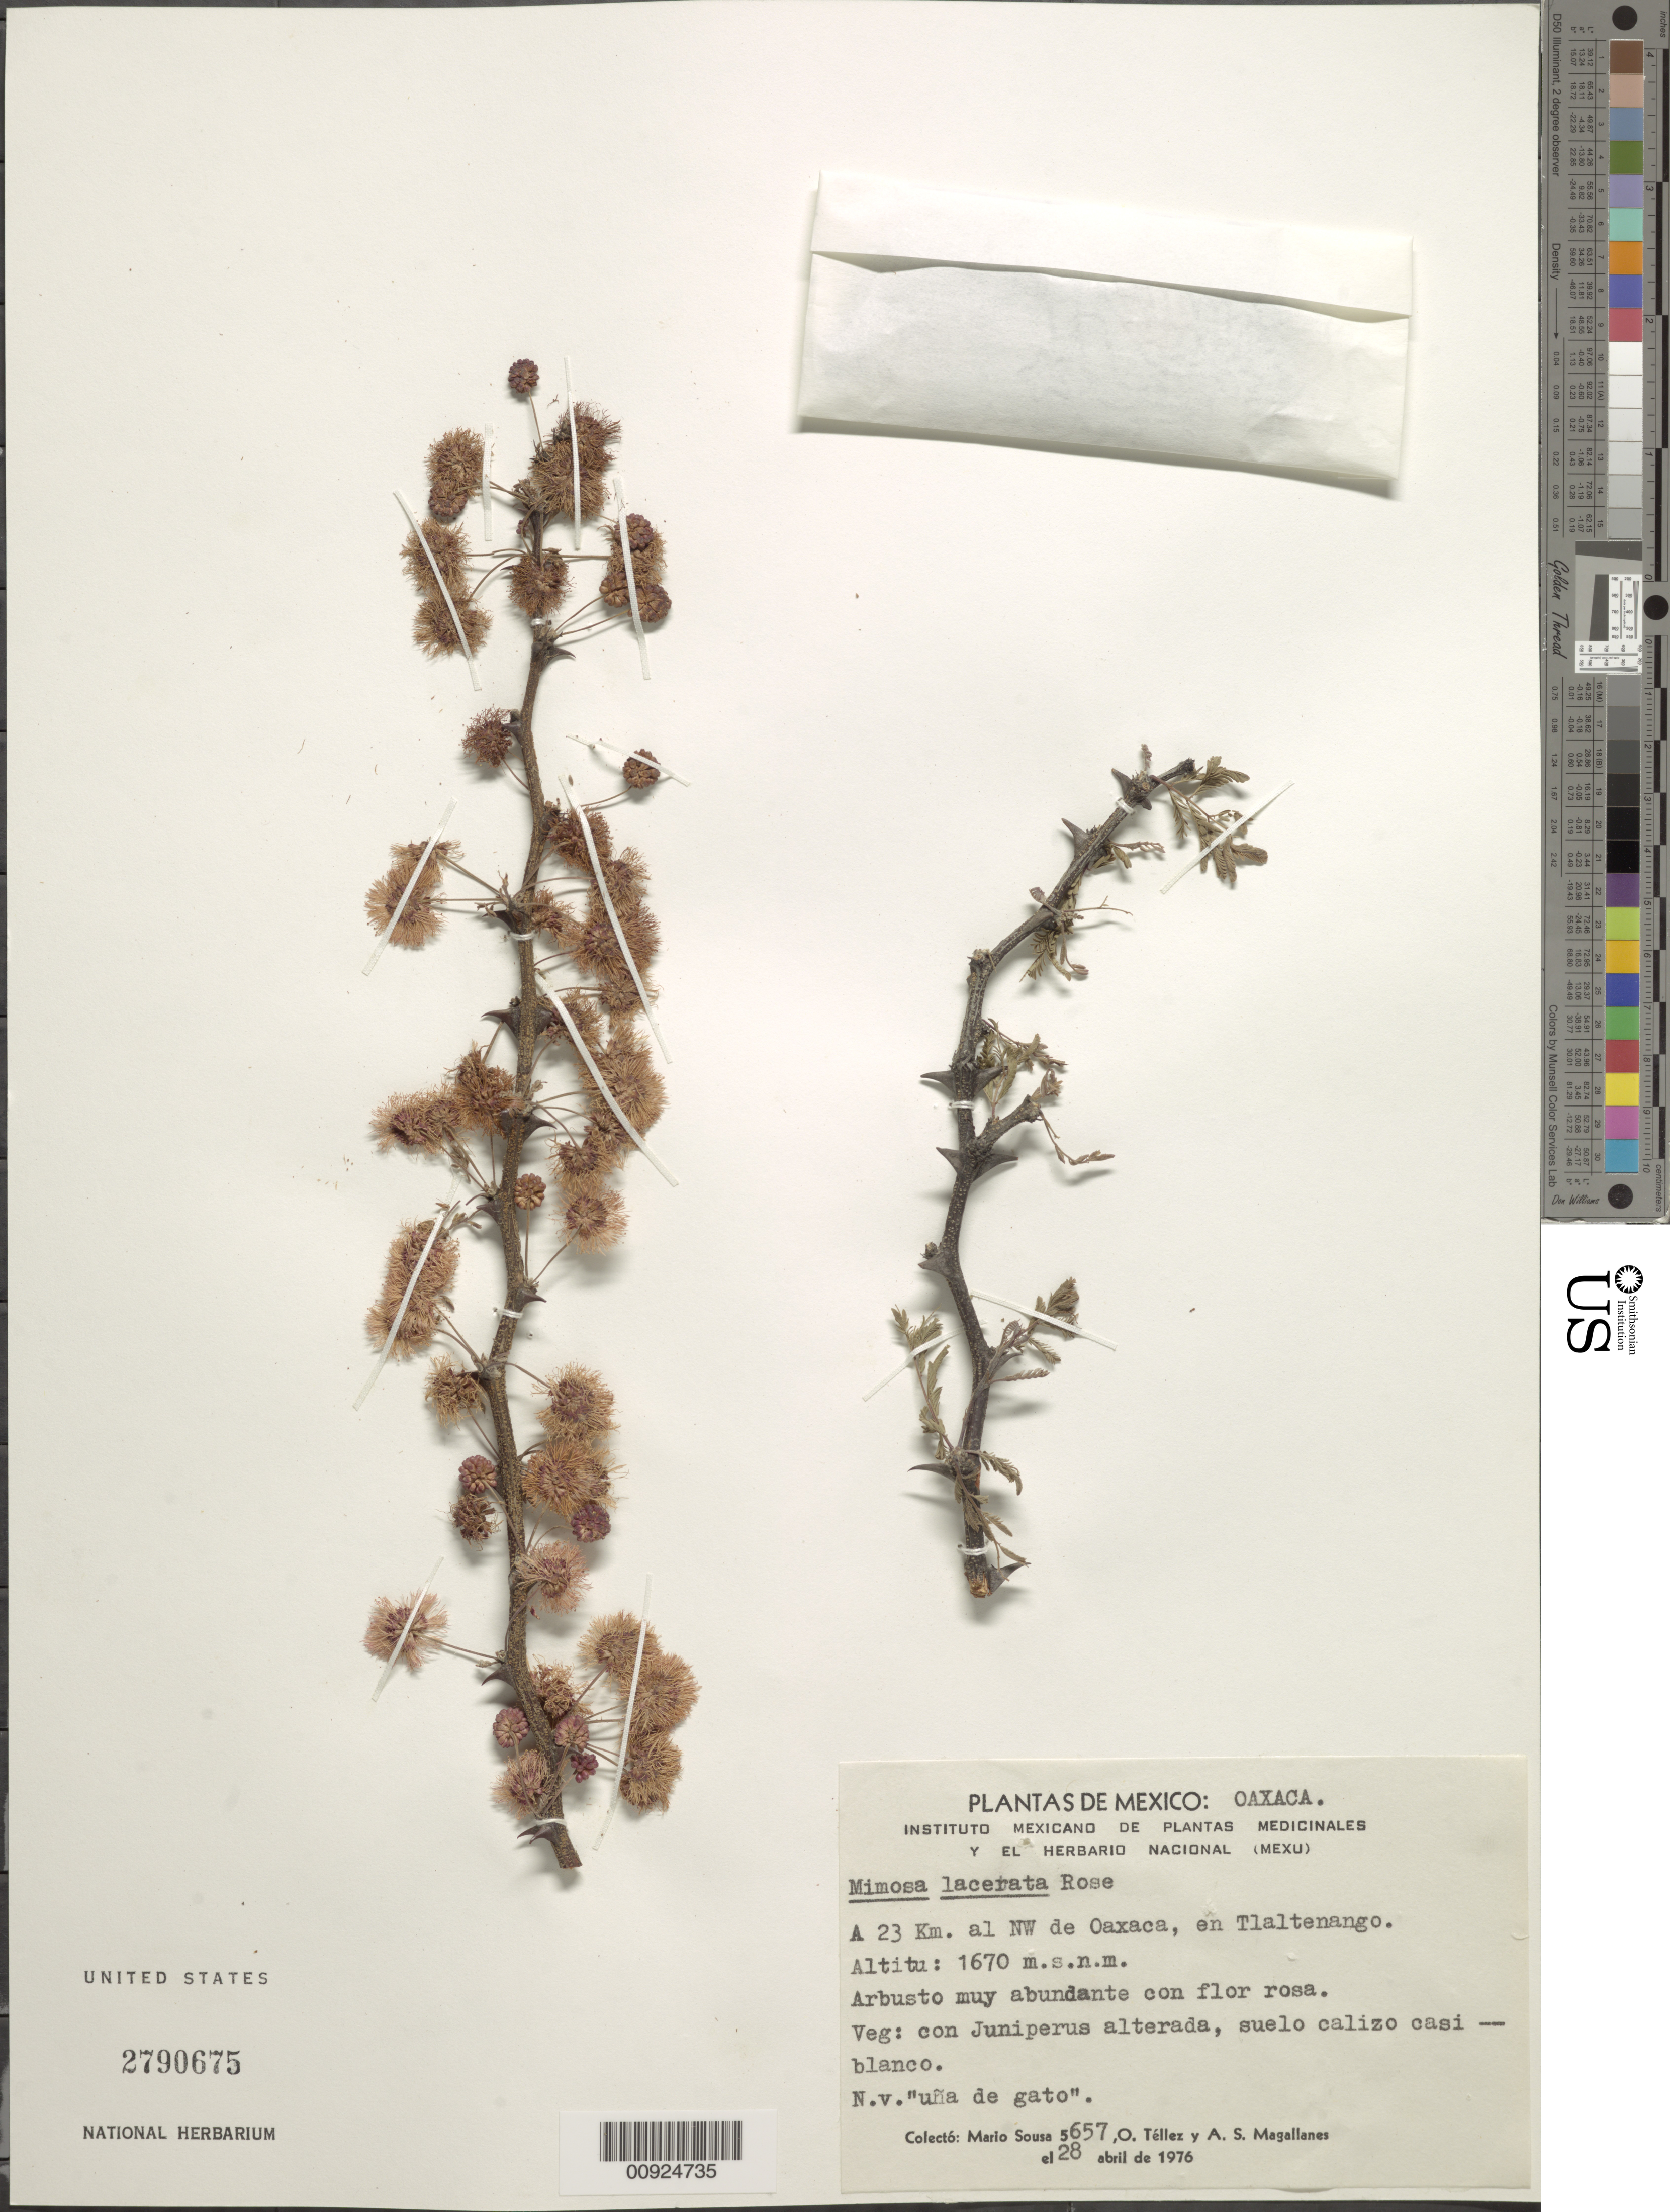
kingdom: Plantae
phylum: Tracheophyta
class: Magnoliopsida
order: Fabales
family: Fabaceae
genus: Mimosa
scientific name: Mimosa lacerata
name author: Rose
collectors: M. Sousa S., O. Téllez V. & A. Magallanes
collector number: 5657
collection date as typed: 28 Apr 1976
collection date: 1976-04-28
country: Mexico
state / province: Oaxaca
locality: A 23 km. al NW de Oaxaca, en Tlaltenango.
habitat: Veg: con Juniperus alterada, suelo calizo casi blanco.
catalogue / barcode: US 2790675